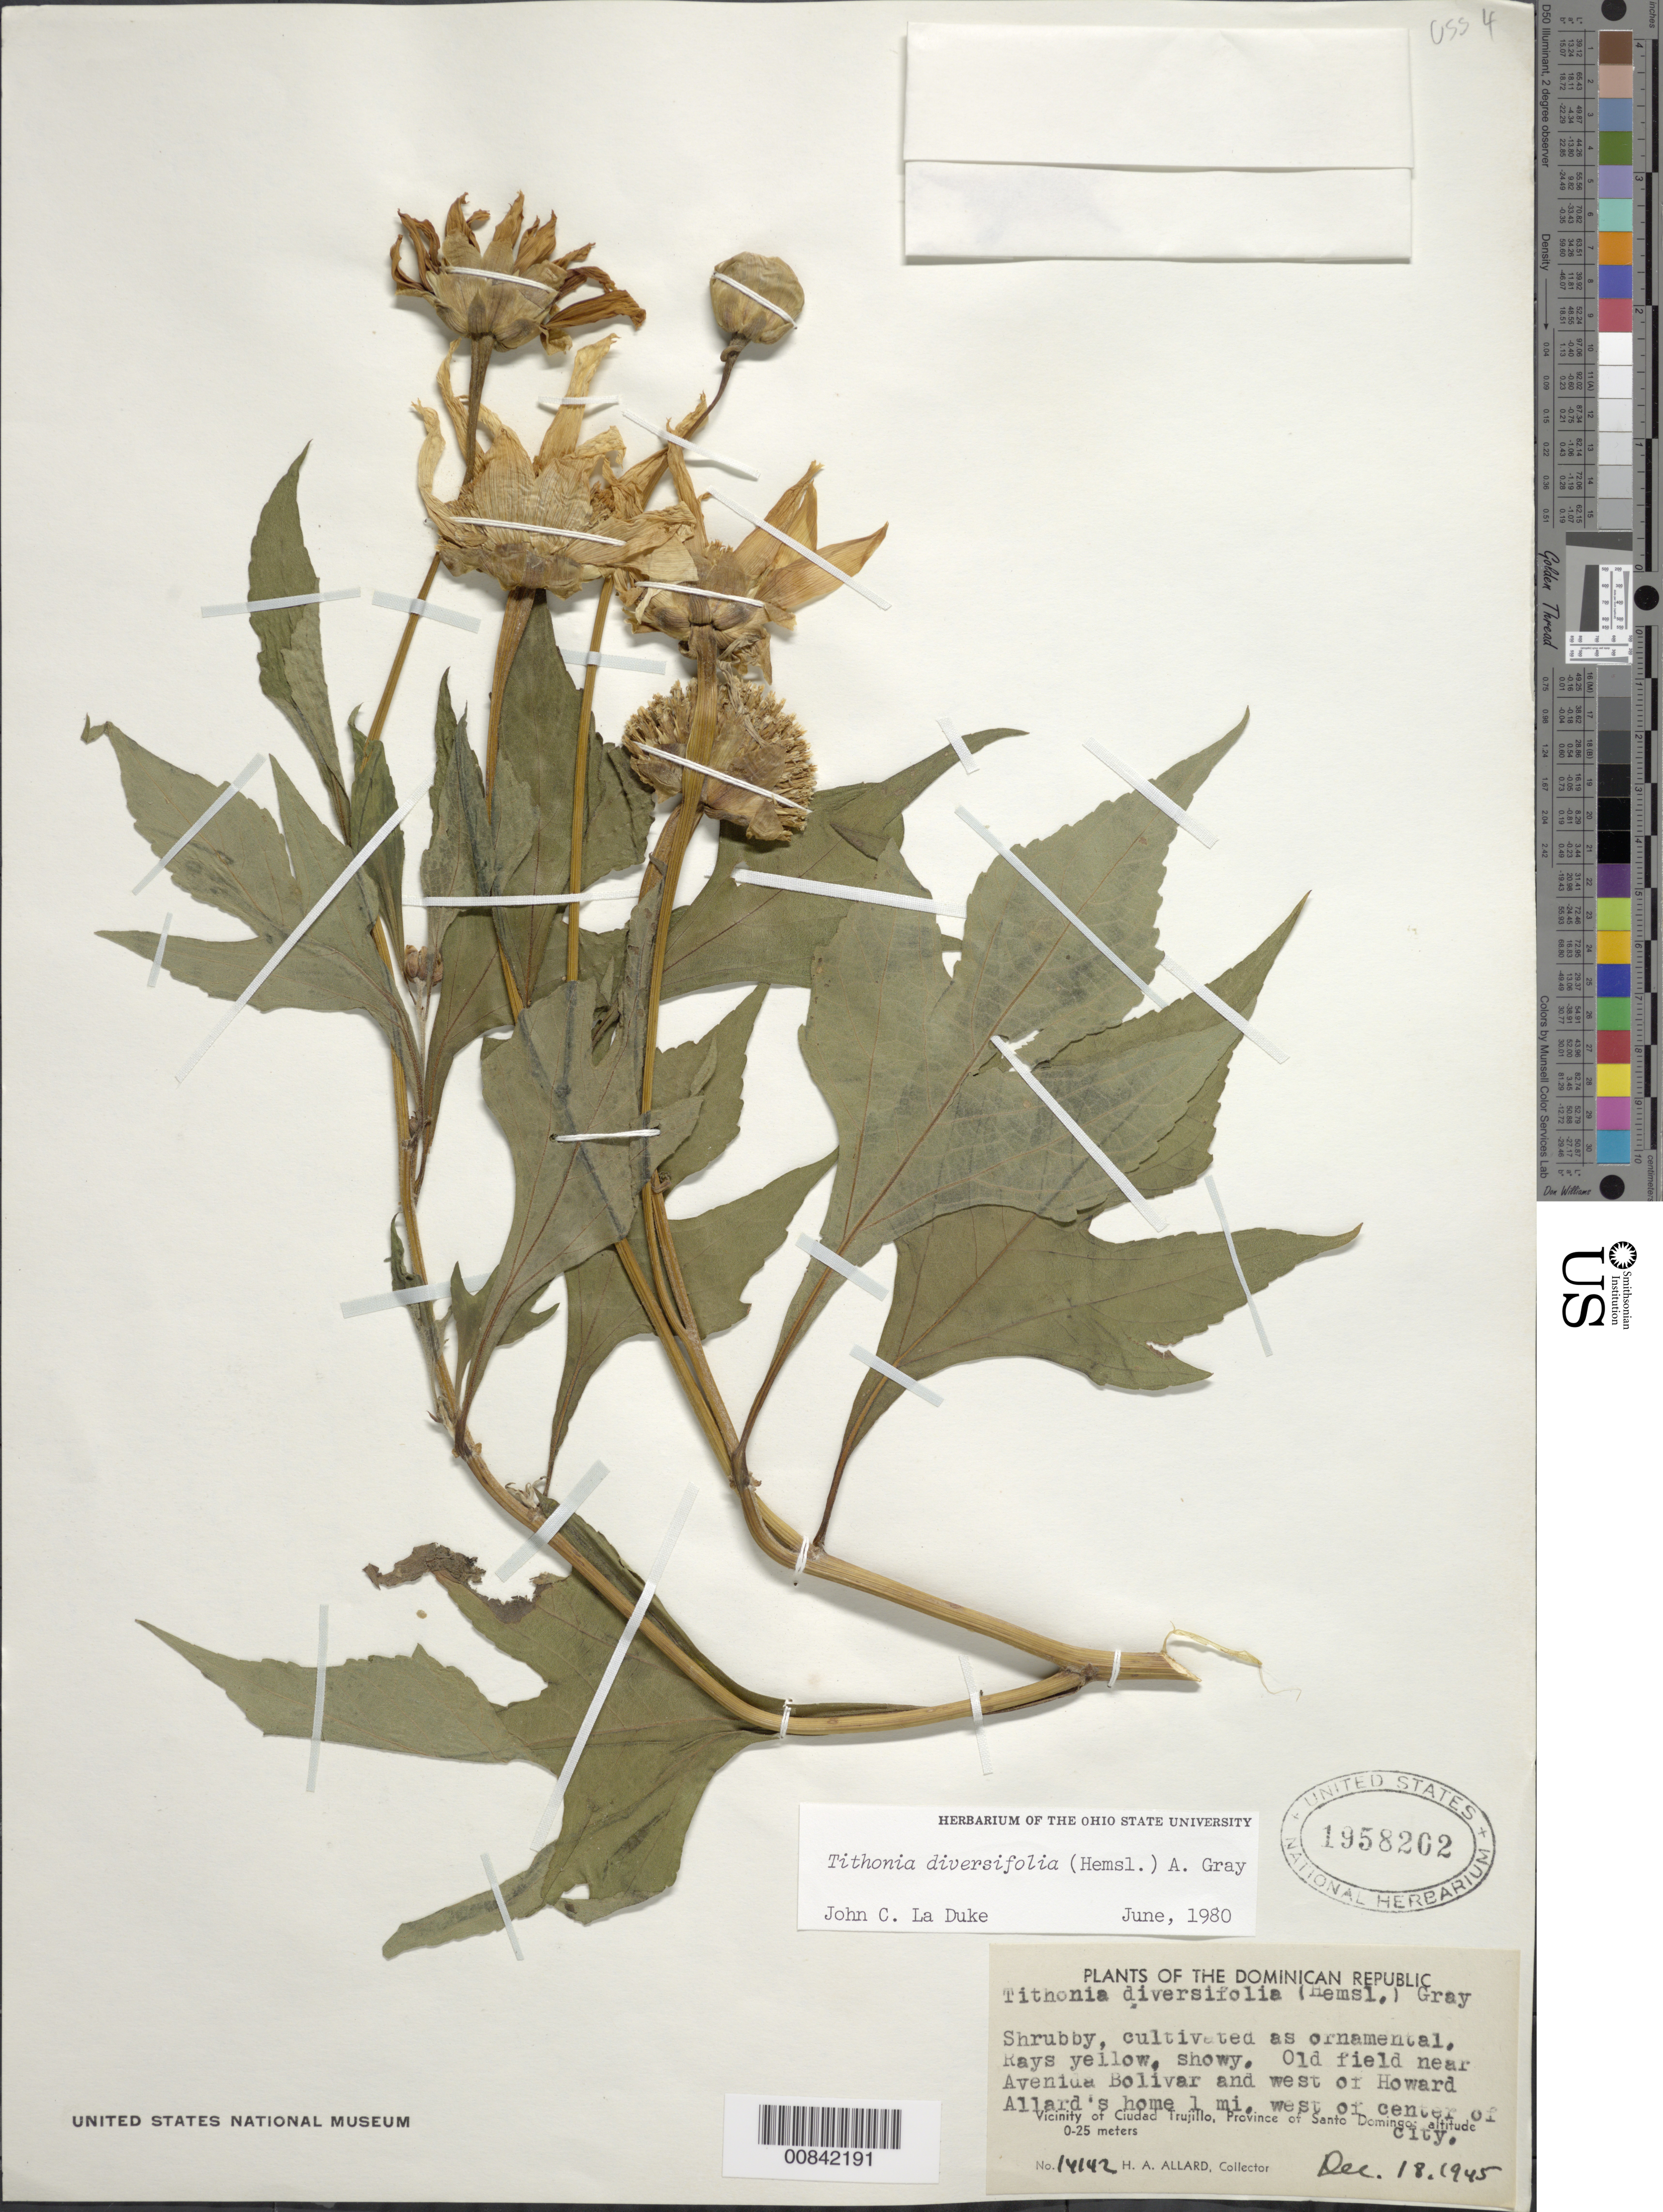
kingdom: Plantae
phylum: Tracheophyta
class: Magnoliopsida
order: Asterales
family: Asteraceae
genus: Tithonia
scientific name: Tithonia diversifolia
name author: (Hemsl.) A. Gray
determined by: La Duke, J. C.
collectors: H. A. Allard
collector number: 14142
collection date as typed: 18 Dec 1945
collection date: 1945-12-18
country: Dominican Republic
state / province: Distrito Nacional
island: Hispaniola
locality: Vicinity of Santo Domingo City, near Avenida Bolivar and W of Howard Allard's home, 1 mi W of center of city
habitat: Old field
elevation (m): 0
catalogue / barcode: US 1958202